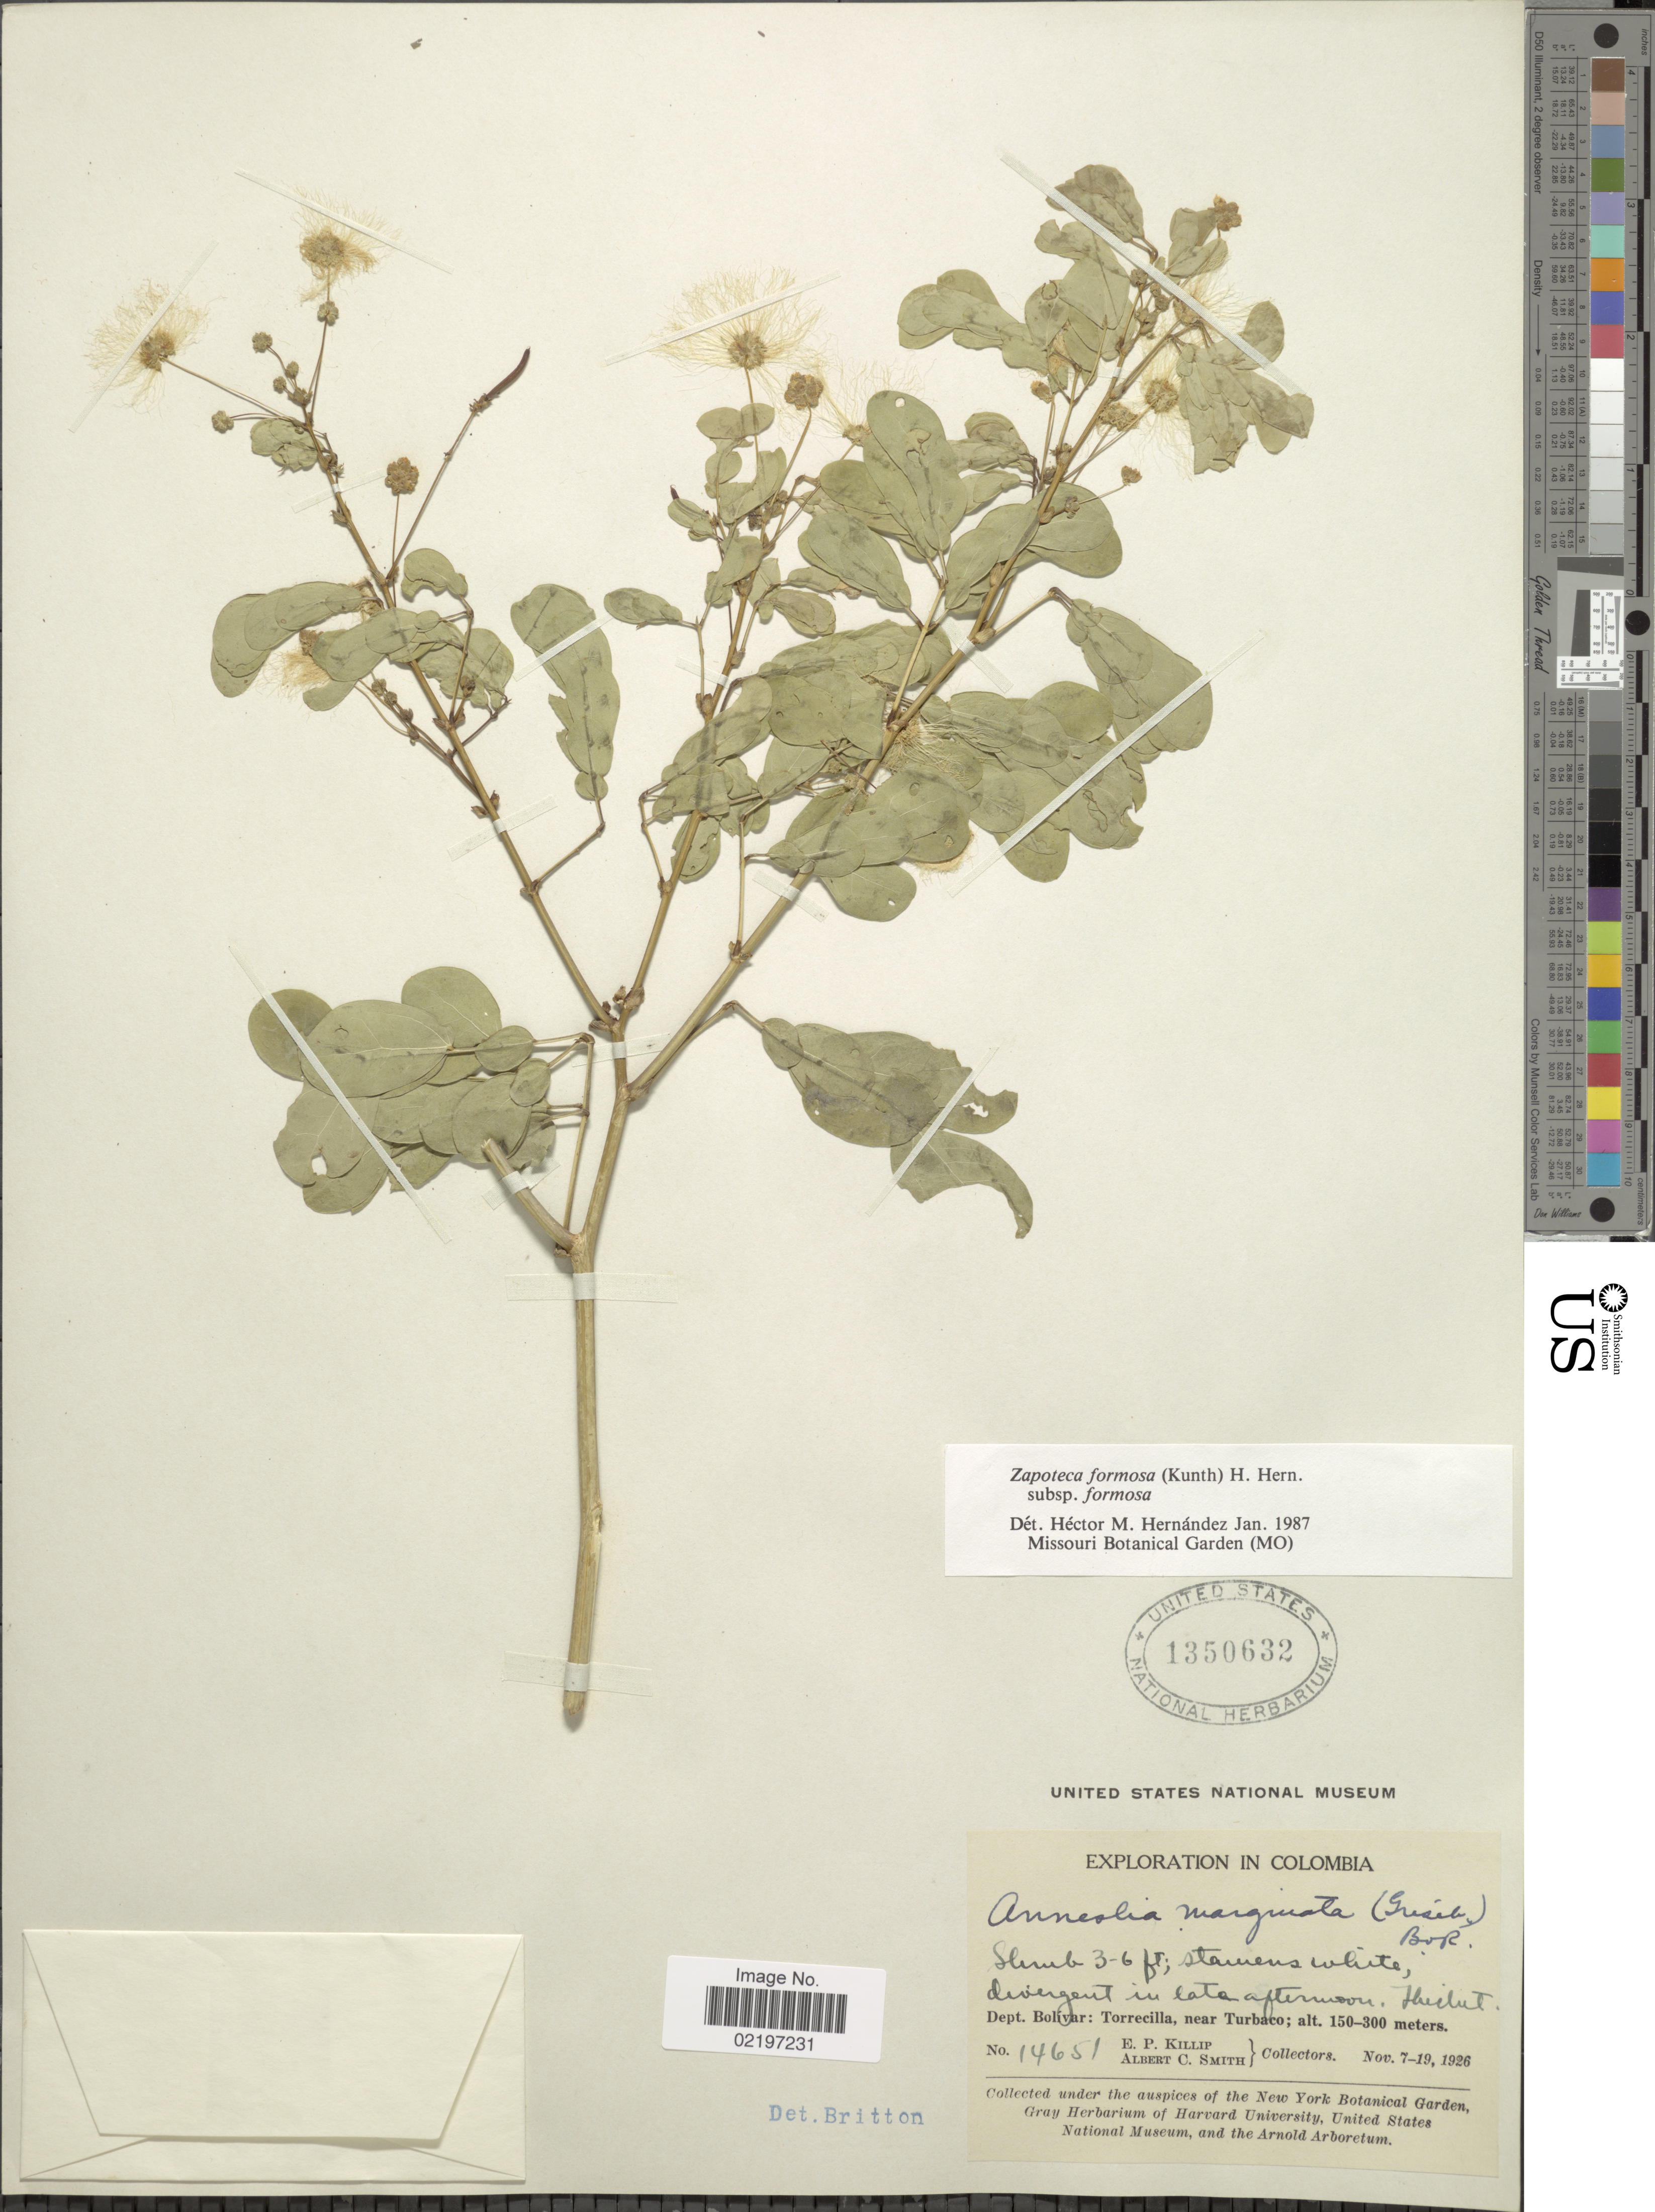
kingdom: Plantae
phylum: Tracheophyta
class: Magnoliopsida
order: Fabales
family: Fabaceae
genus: Zapoteca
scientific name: Zapoteca formosa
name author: (Kunth) H.M. Hern.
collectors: E. P. Killip & A. C. Smith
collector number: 14651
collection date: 1926-11-07/1926-11-19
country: Colombia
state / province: Bolívar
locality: Dept. Bolivar: Torrecilla, near Turbaco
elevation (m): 150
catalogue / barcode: US 1350632